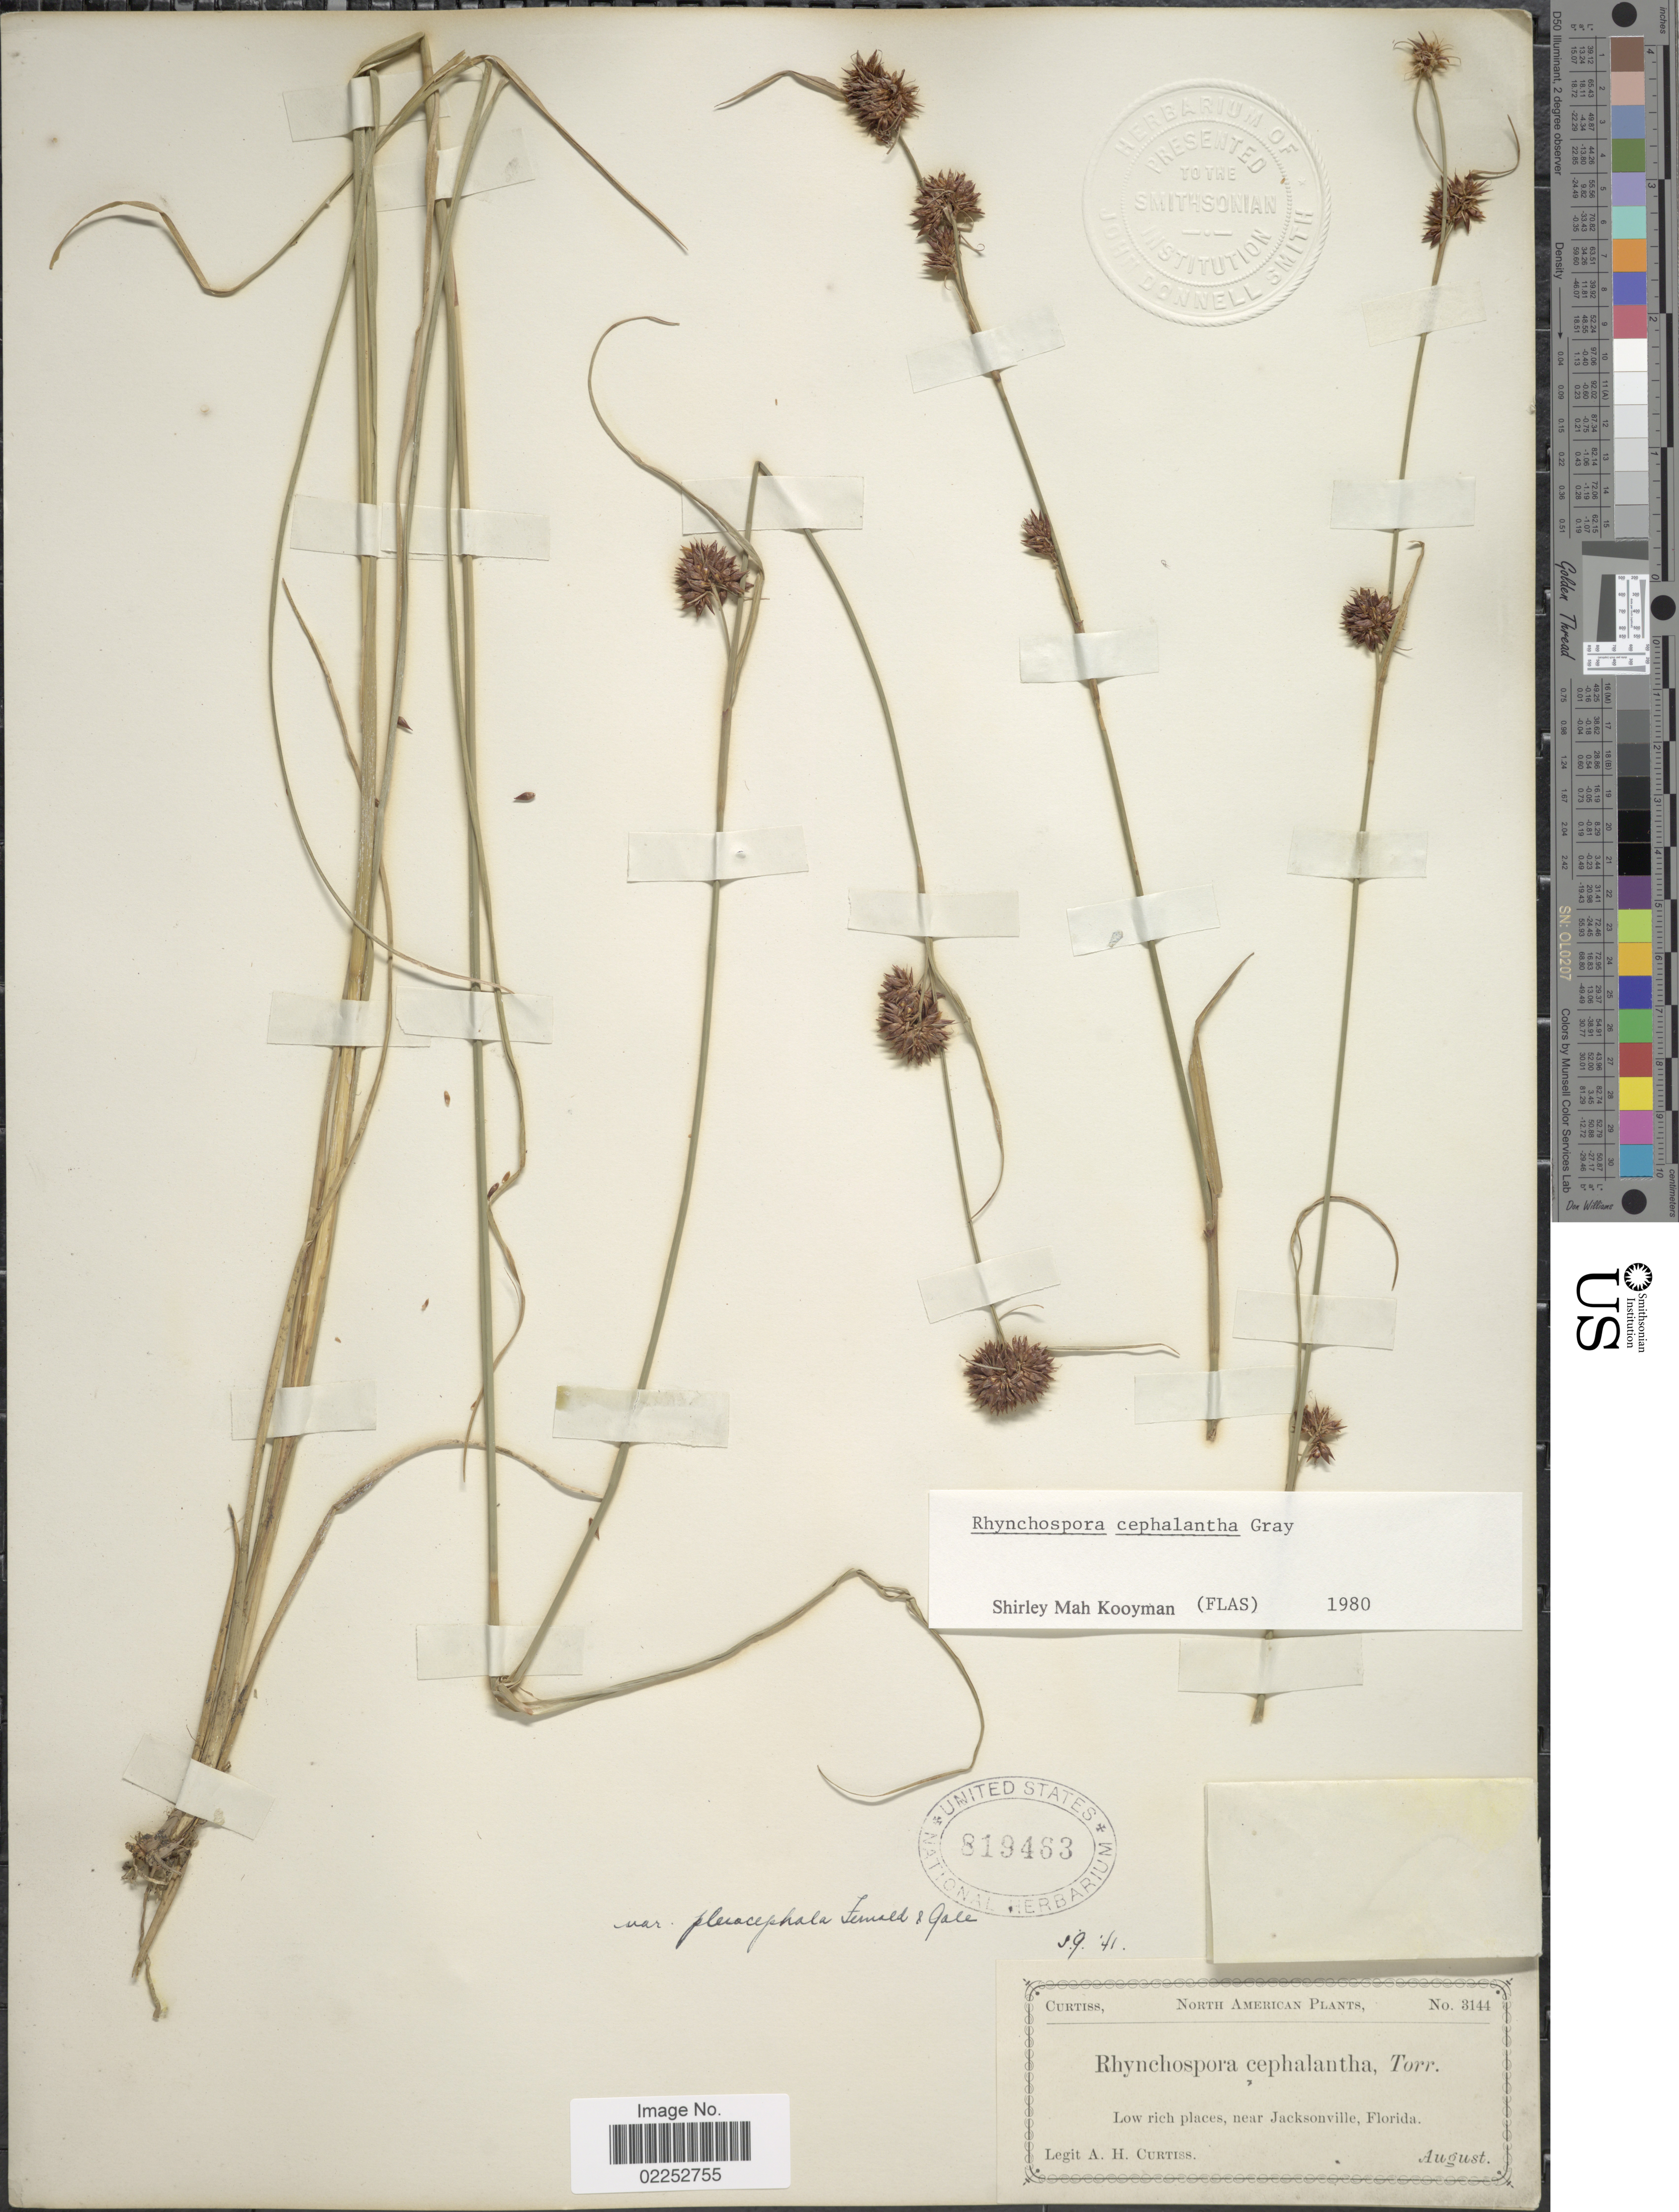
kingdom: Plantae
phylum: Tracheophyta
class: Liliopsida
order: Poales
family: Cyperaceae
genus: Rhynchospora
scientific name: Rhynchospora cephalantha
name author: A. Gray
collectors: A. H. Curtiss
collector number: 3144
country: United States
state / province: Florida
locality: Near Jacksonville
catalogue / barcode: US 819463